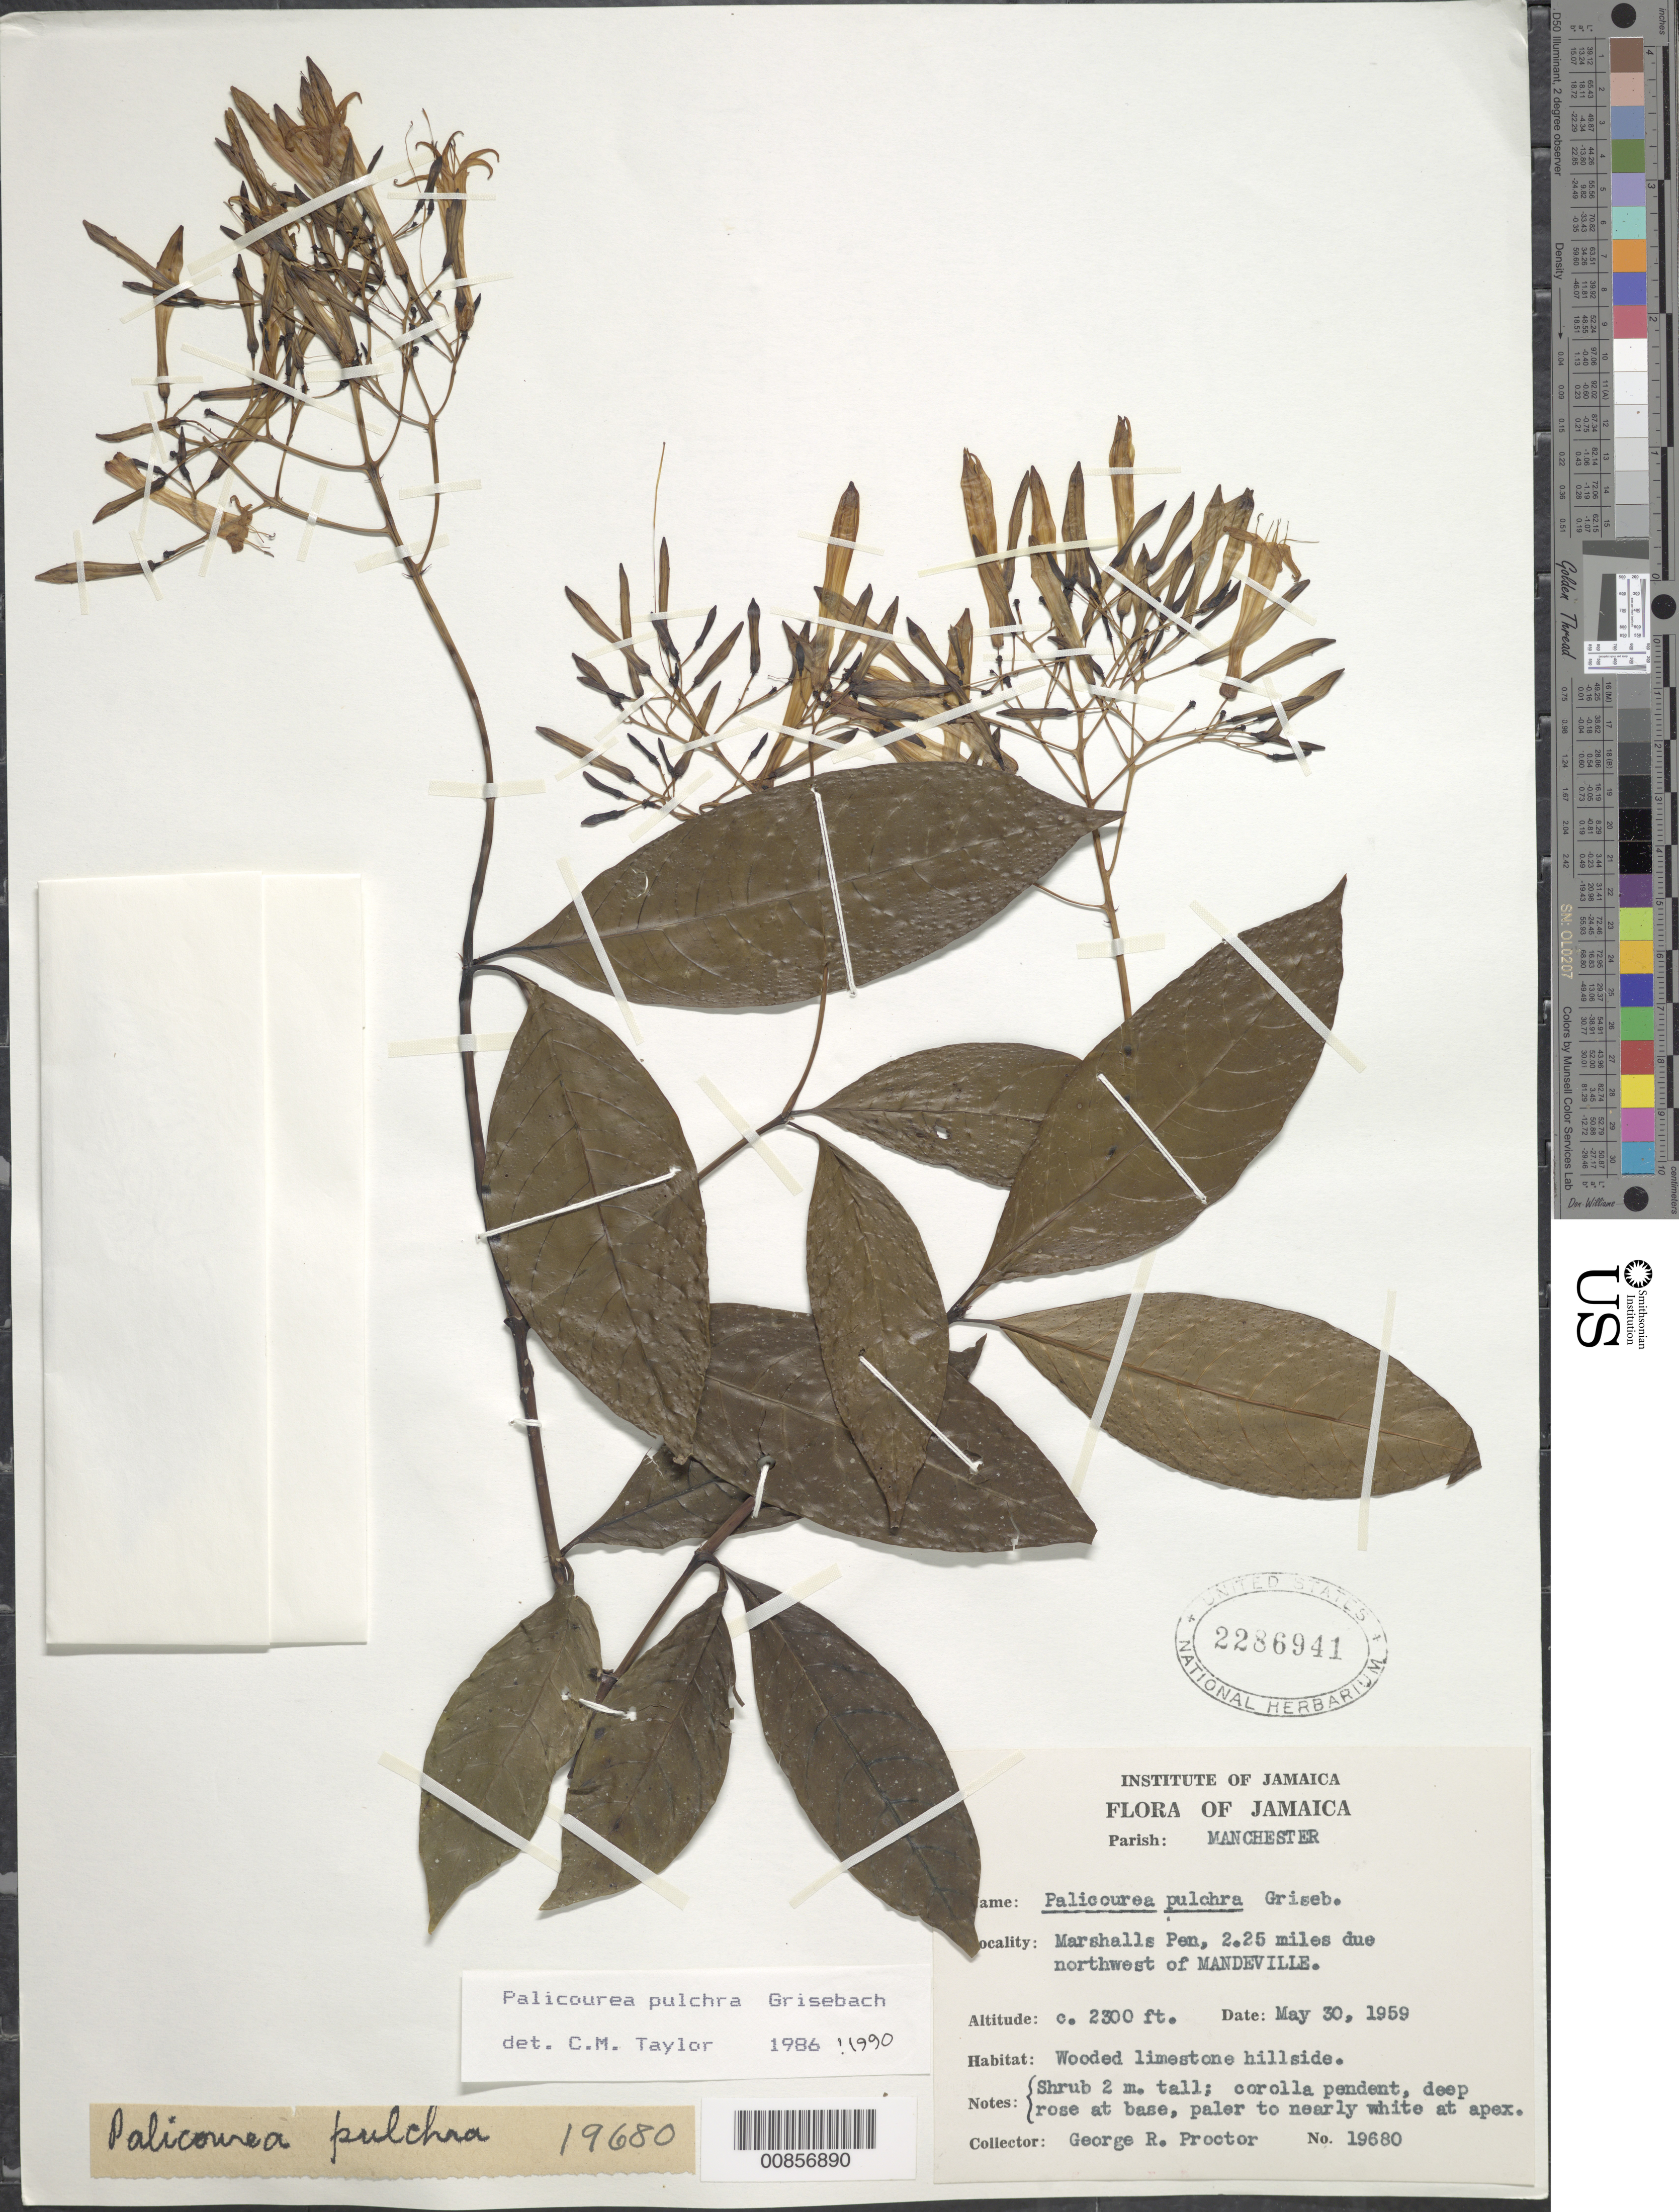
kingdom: Plantae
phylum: Tracheophyta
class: Magnoliopsida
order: Gentianales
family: Rubiaceae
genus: Palicourea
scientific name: Palicourea pulchra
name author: Griseb.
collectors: G. R. Proctor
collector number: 19680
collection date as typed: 30 May 1959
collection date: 1959-05-30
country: Jamaica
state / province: Manchester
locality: Marshall's Pen, 2.25 miles due northwest of Mandeville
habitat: Wooded limestone hillside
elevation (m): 701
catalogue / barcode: US 2286941